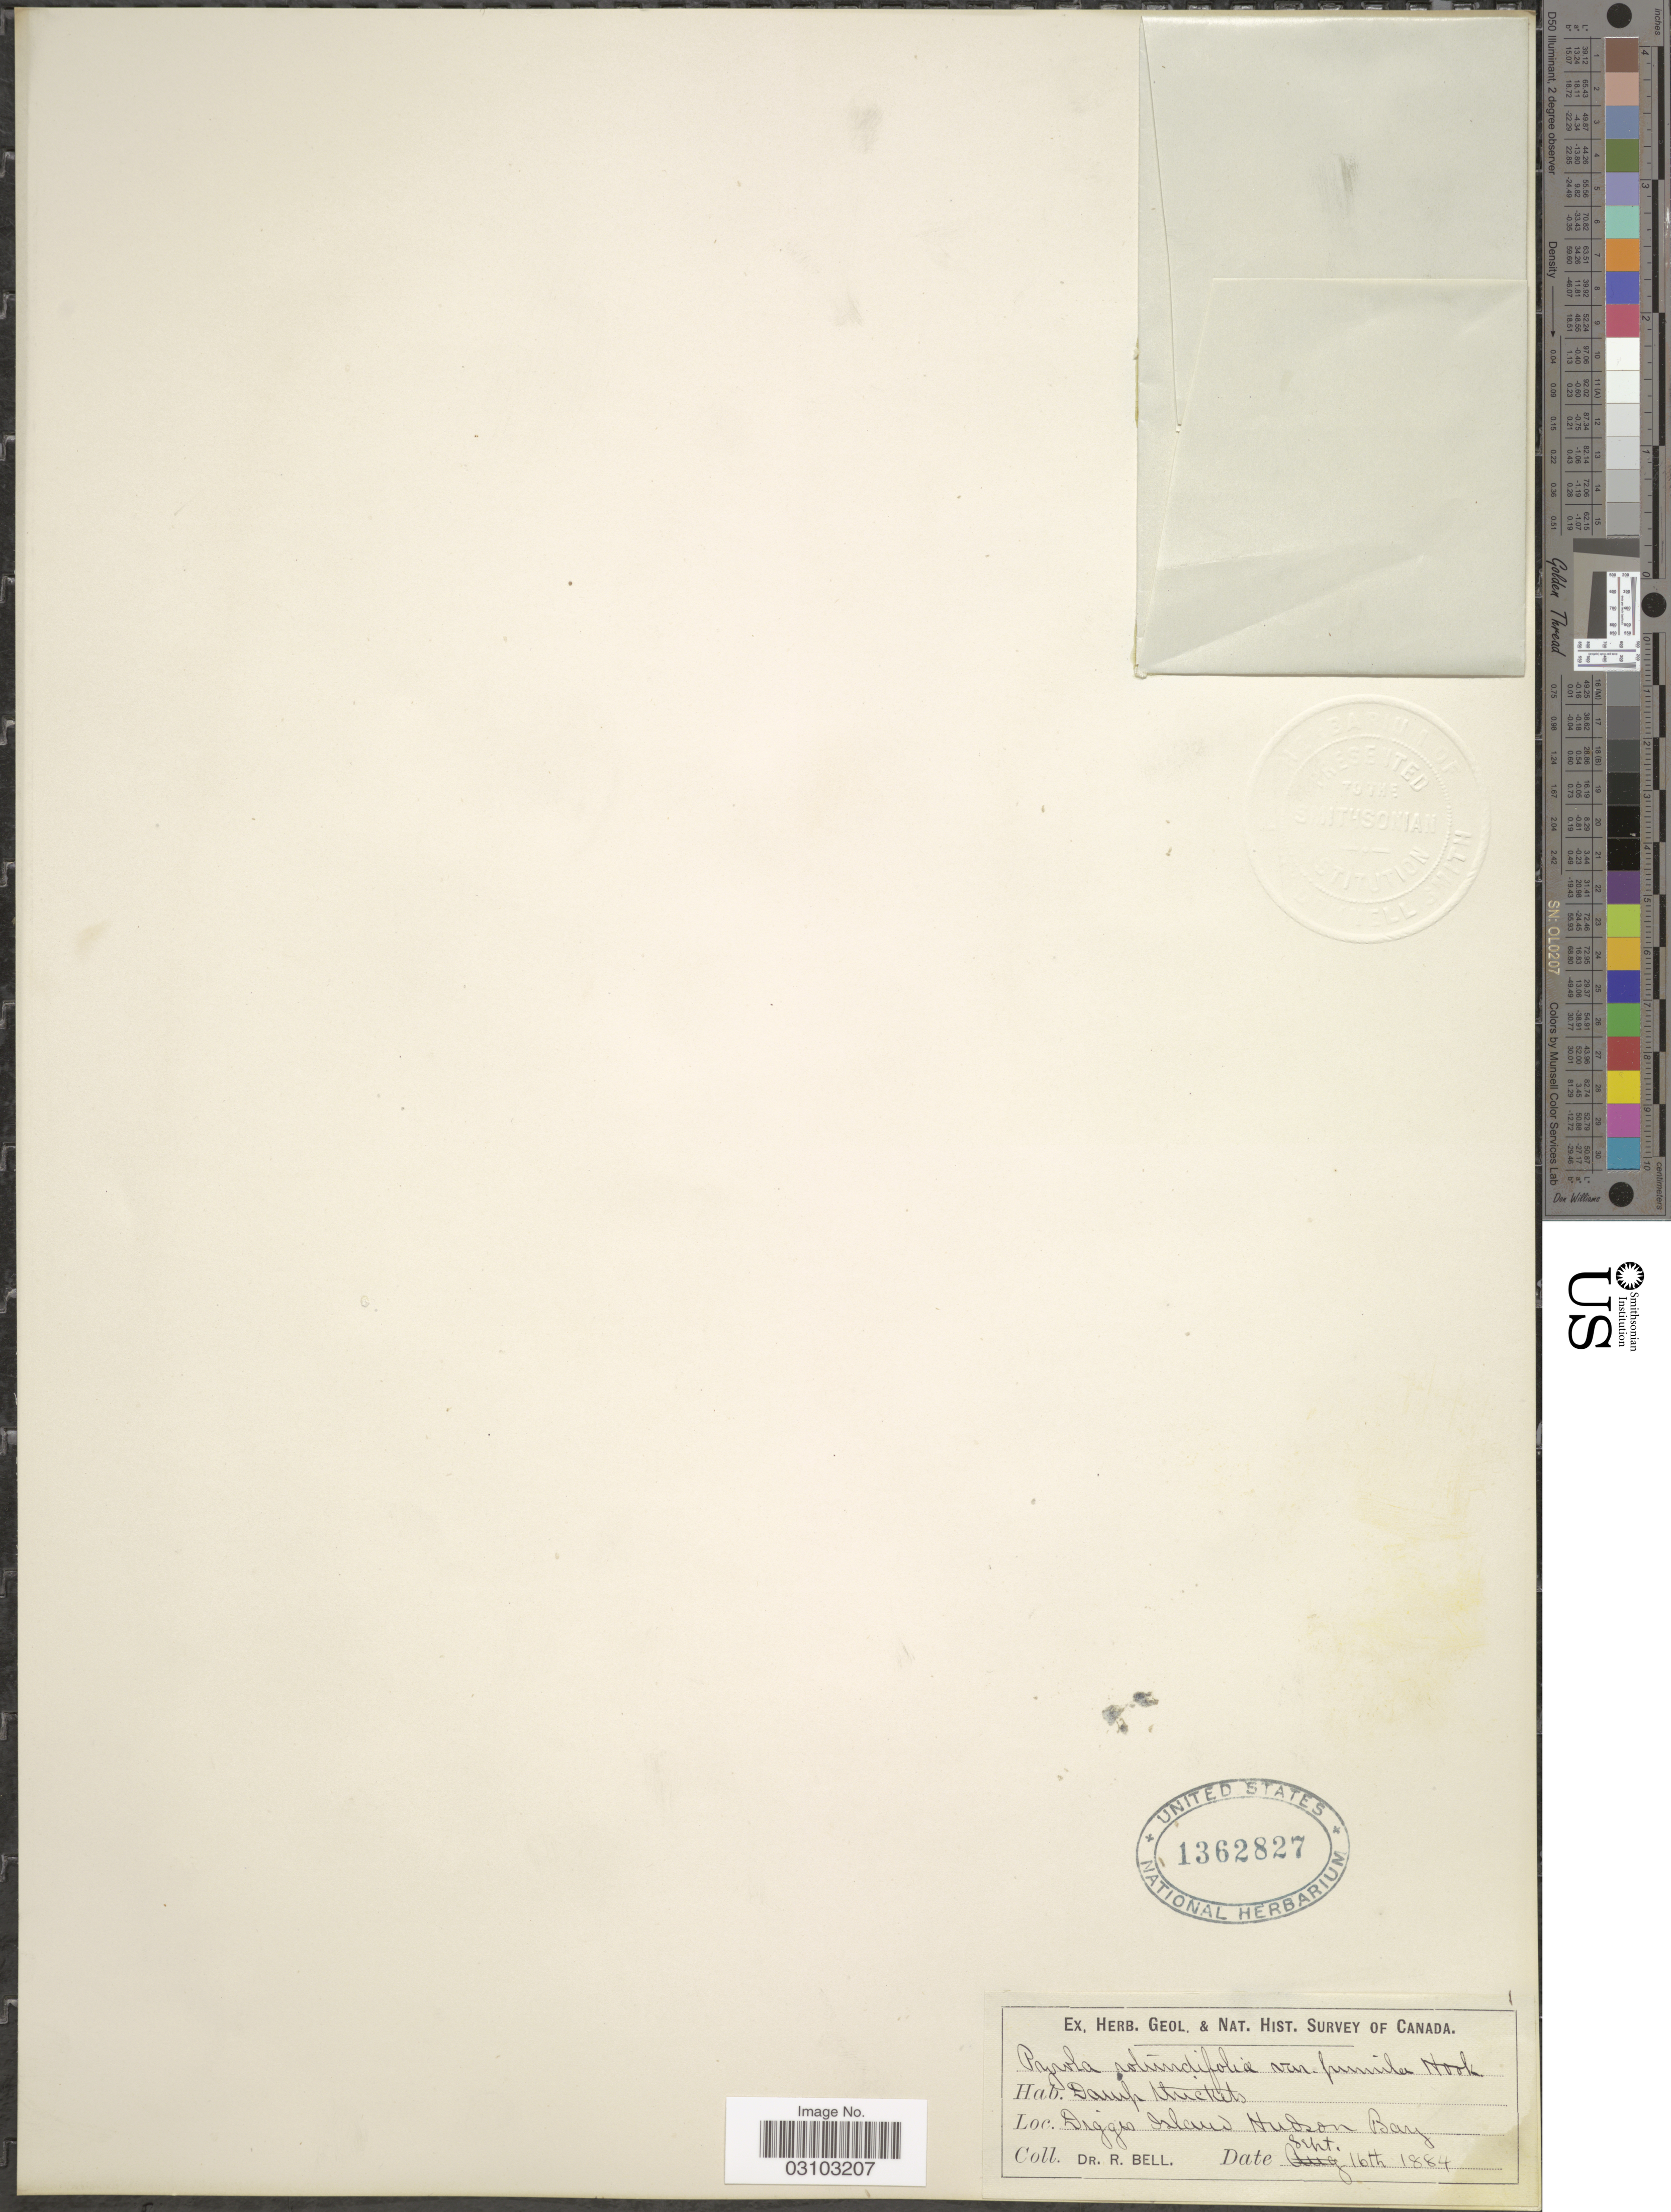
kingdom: Plantae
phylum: Tracheophyta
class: Magnoliopsida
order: Ericales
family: Ericaceae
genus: Pyrola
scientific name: Pyrola americana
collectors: C. R. Bell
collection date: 1884-09-16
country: Canada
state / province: Nunavut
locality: Digges Island, Hudson Bay.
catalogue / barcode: US 1362827